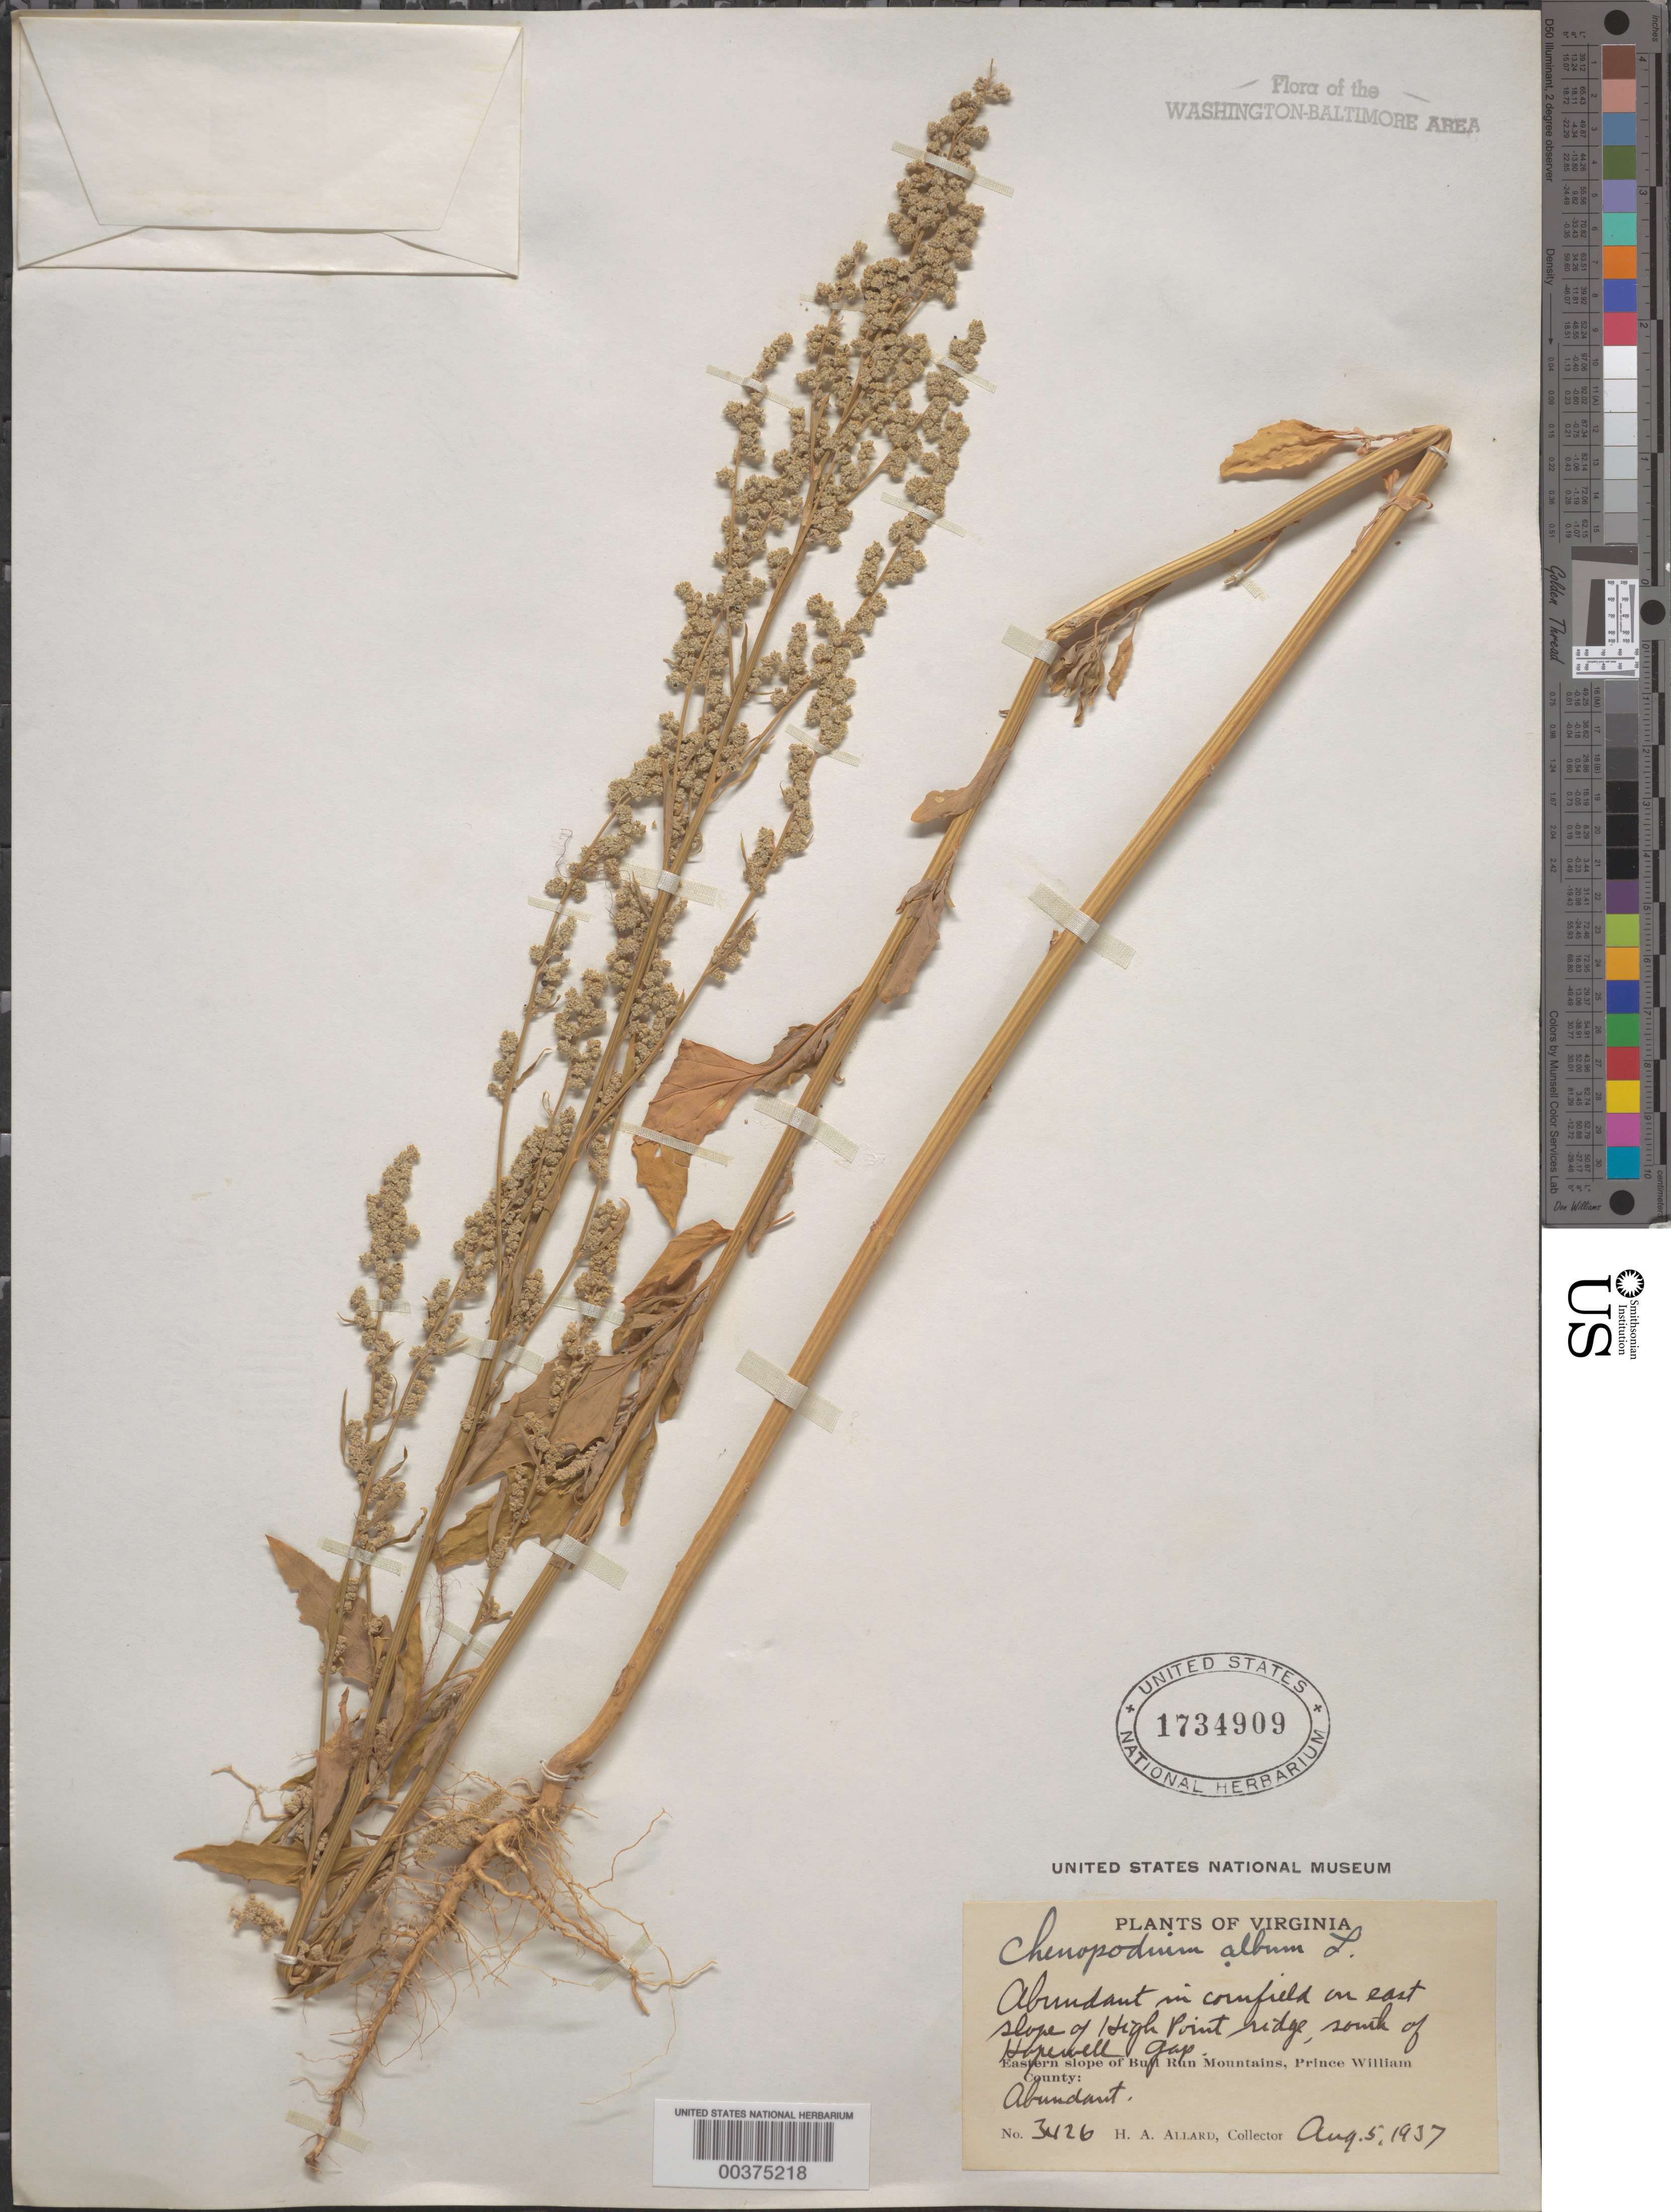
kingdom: Plantae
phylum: Tracheophyta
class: Magnoliopsida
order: Caryophyllales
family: Amaranthaceae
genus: Chenopodium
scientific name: Chenopodium album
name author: L.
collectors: H. A. Allard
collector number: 3426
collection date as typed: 05 Aug 1937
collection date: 1937-08-05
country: United States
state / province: Virginia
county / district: Prince William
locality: High Point Ridge, south of Hopewell Gap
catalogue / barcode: US 1734909